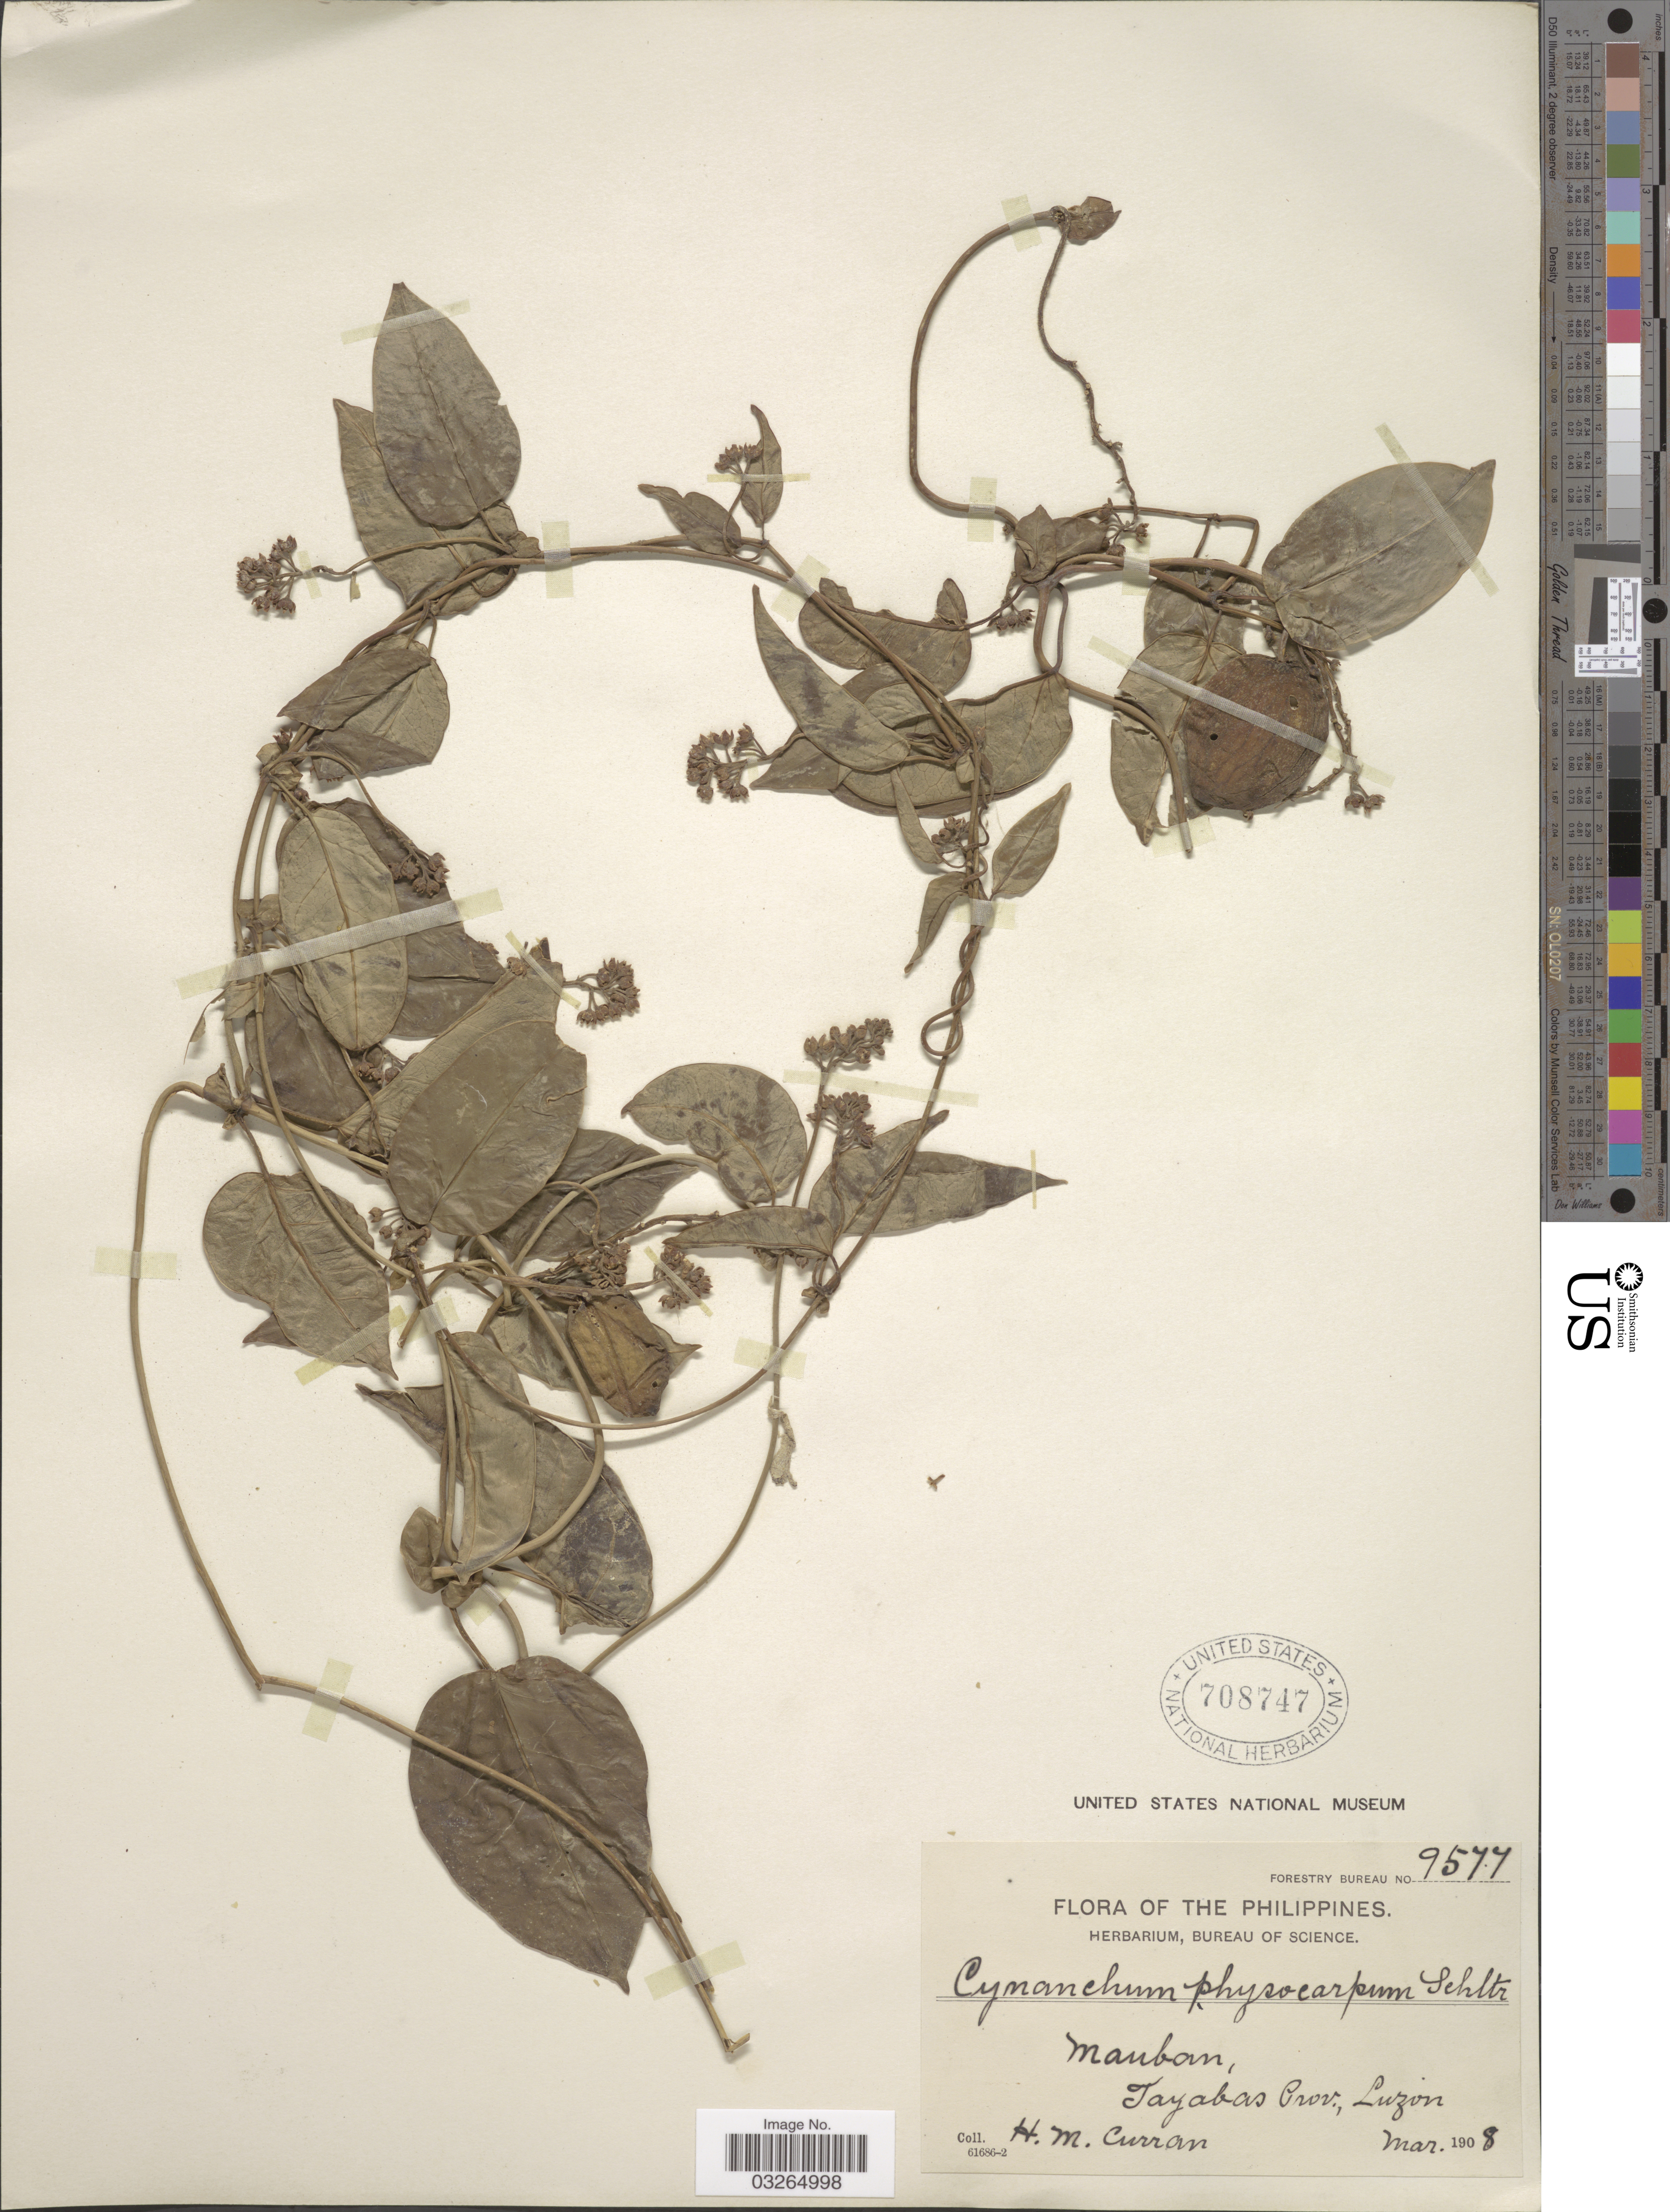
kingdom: Plantae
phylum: Tracheophyta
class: Magnoliopsida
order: Gentianales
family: Apocynaceae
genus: Cynanchum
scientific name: Cynanchum physocarpum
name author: Schltr.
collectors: H. M. Curran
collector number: Forestry Bureau 9577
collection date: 1908-03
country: Philippines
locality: Manban, Tayabas Prov., Luzon.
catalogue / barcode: US 708747